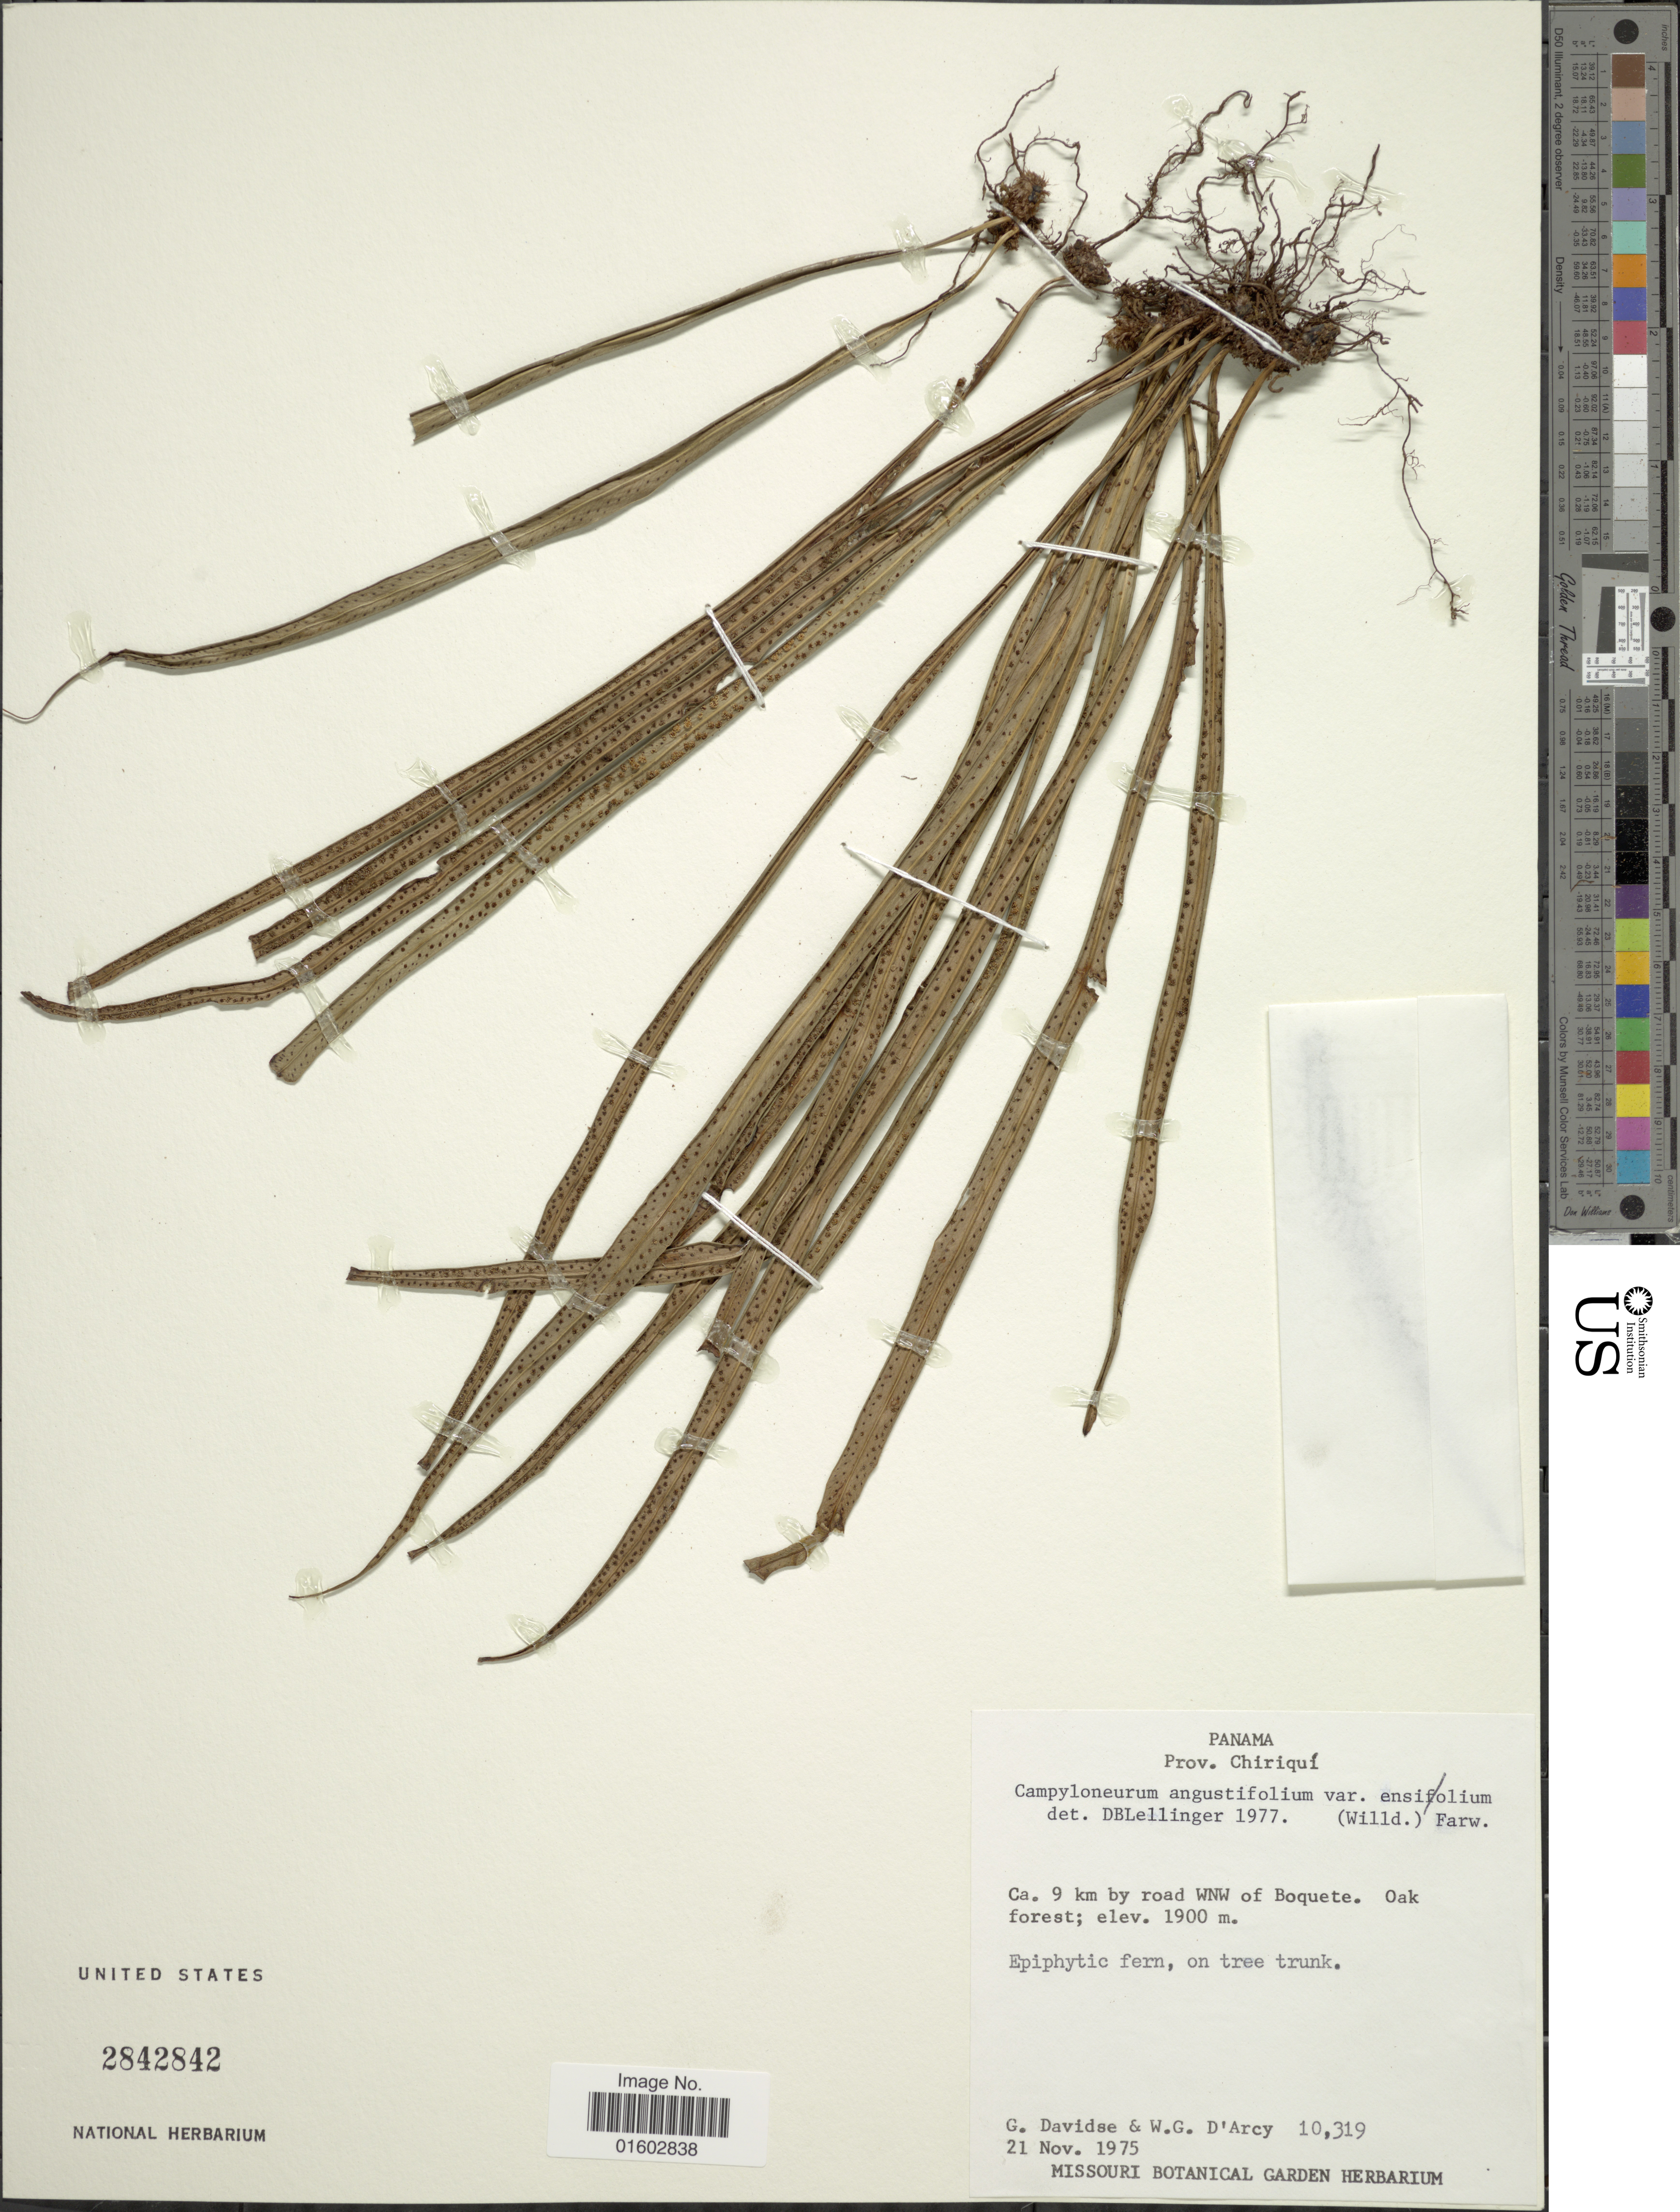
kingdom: Plantae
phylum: Tracheophyta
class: Polypodiopsida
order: Polypodiales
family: Polypodiaceae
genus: Campyloneurum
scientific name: Campyloneurum angustifolium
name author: (Sw.) Fée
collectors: G. Davidse & W. G. D'Arcy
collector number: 10319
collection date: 1975-11-21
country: Panama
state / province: Chiriqui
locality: Ca. 9 km by road WNW of Boquete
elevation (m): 1900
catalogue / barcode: US 2842842